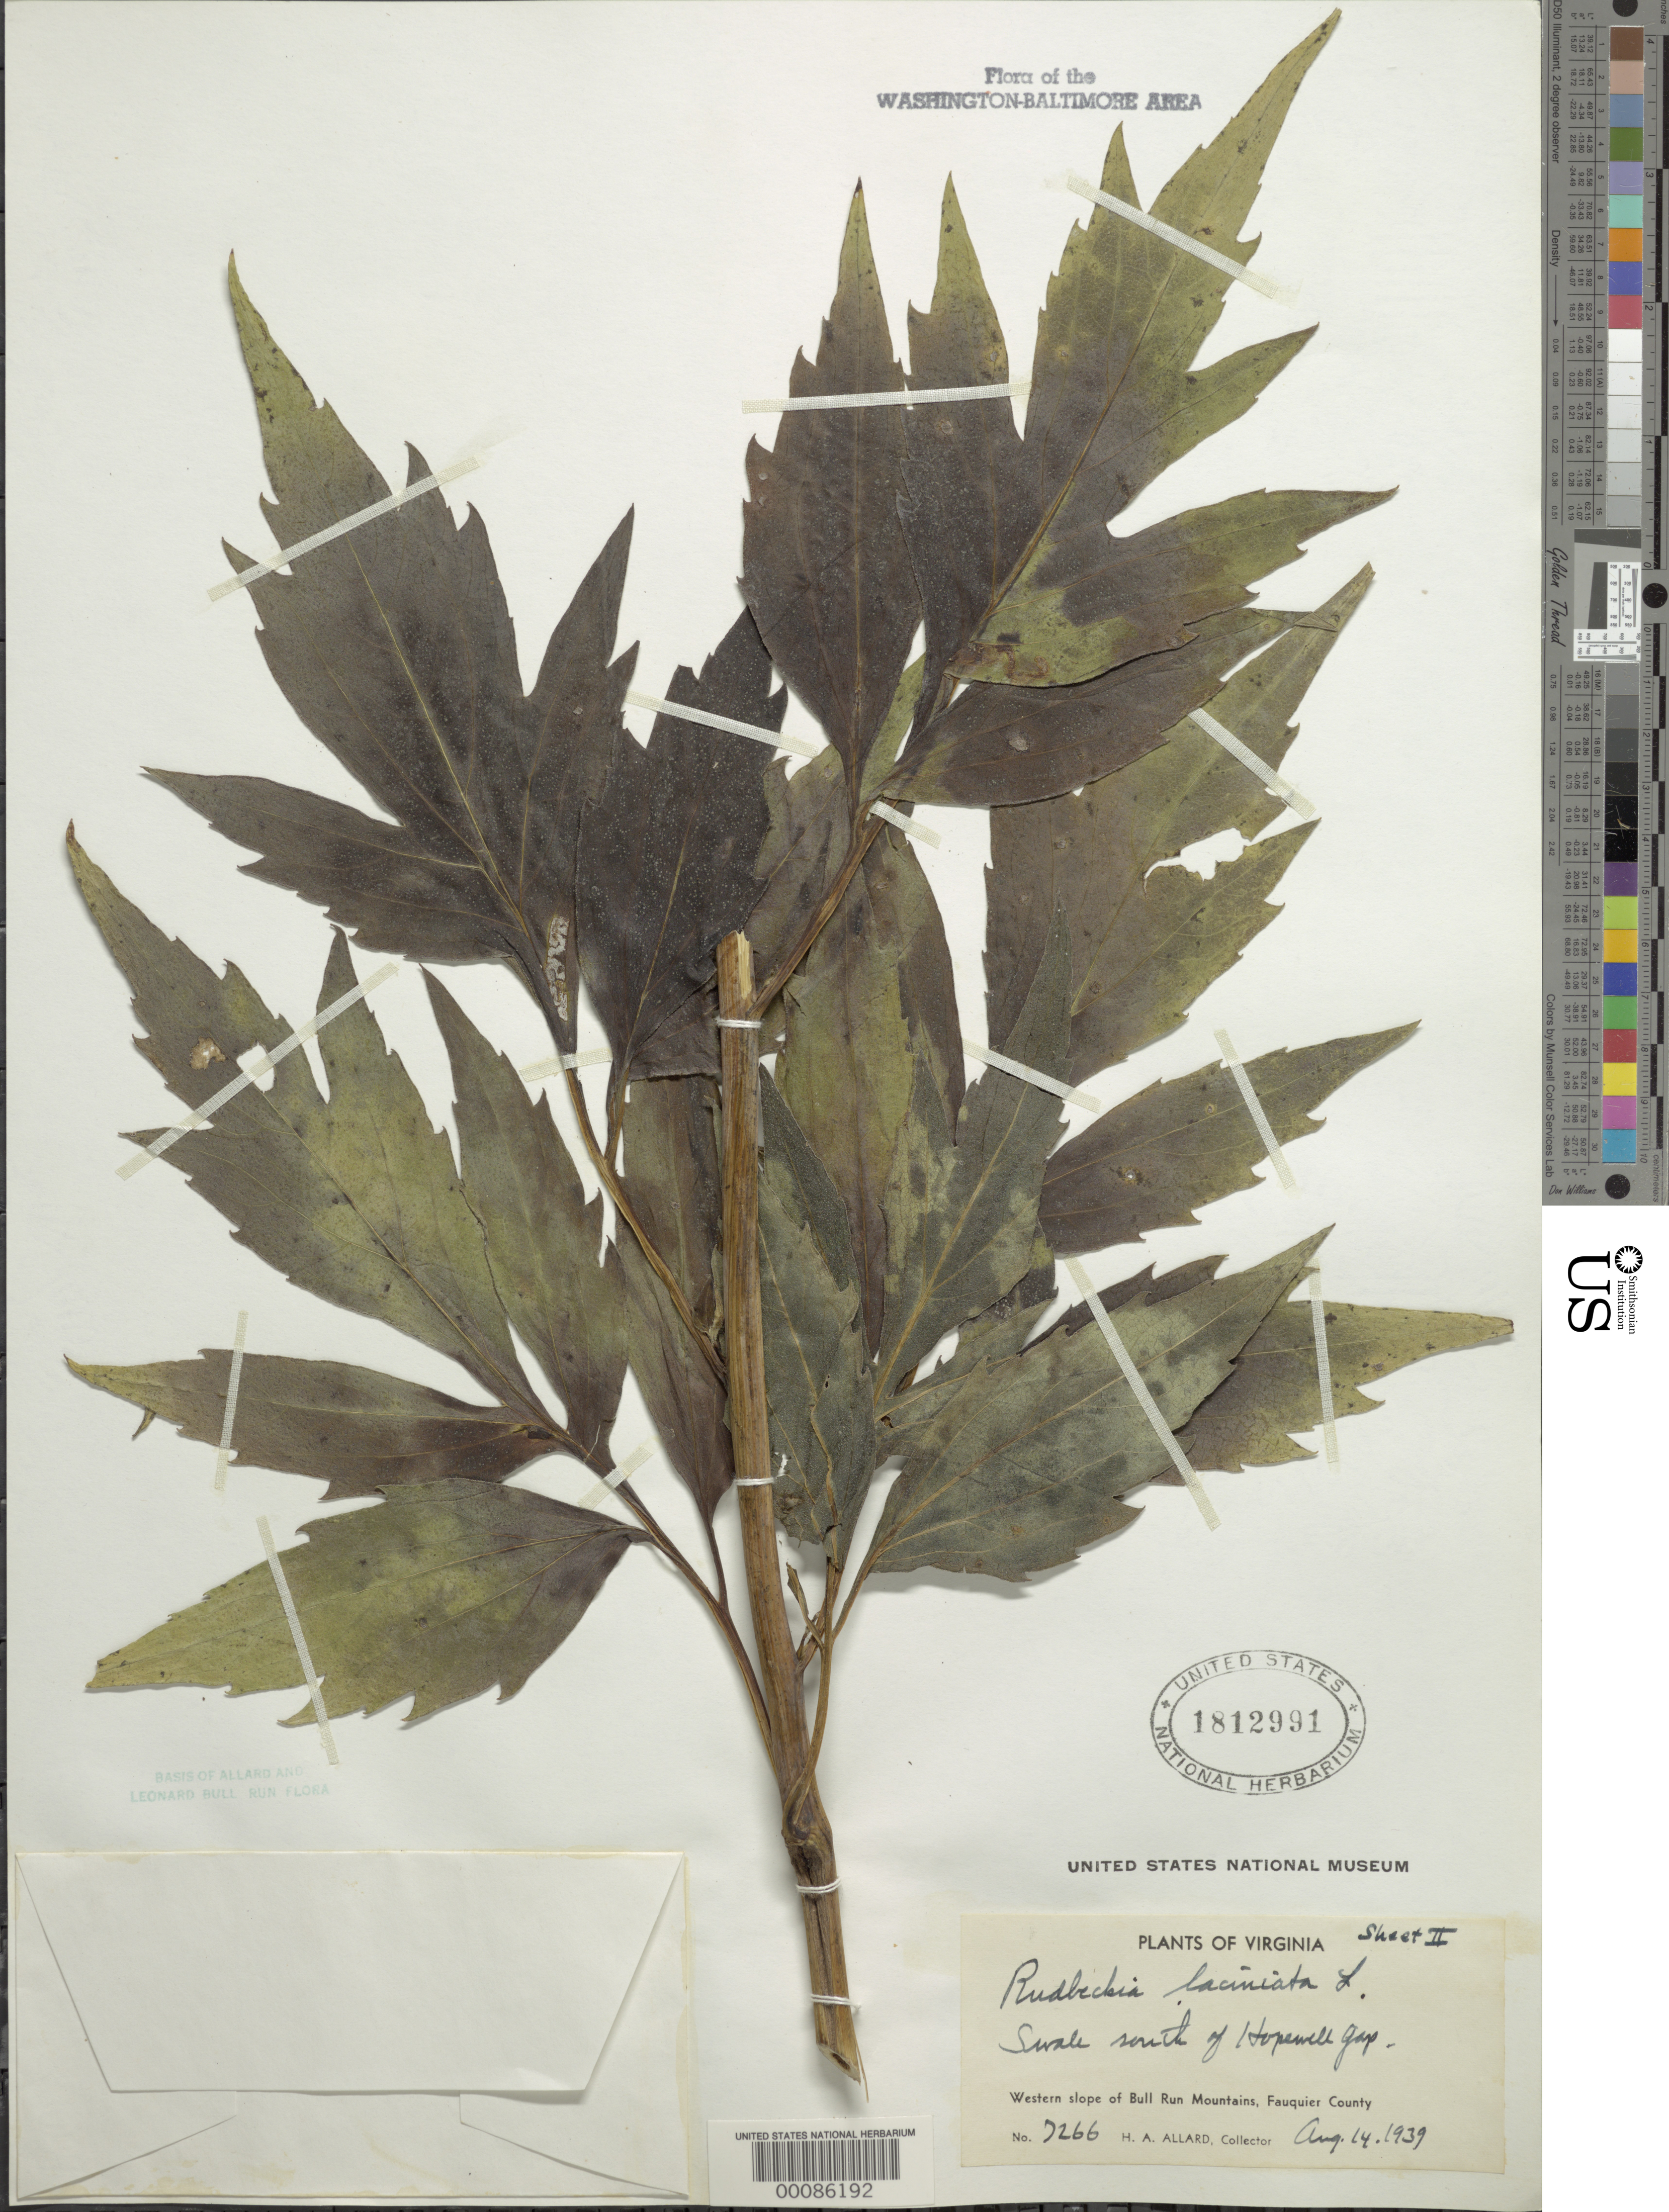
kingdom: Plantae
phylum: Tracheophyta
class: Magnoliopsida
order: Asterales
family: Asteraceae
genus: Rudbeckia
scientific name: Rudbeckia laciniata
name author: L.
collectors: H. A. Allard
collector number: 7266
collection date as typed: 14 Aug 1939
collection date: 1939-08-14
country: United States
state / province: Virginia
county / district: Fauquier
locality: South of Hopewell Gap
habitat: Swale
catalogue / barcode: US 1812991